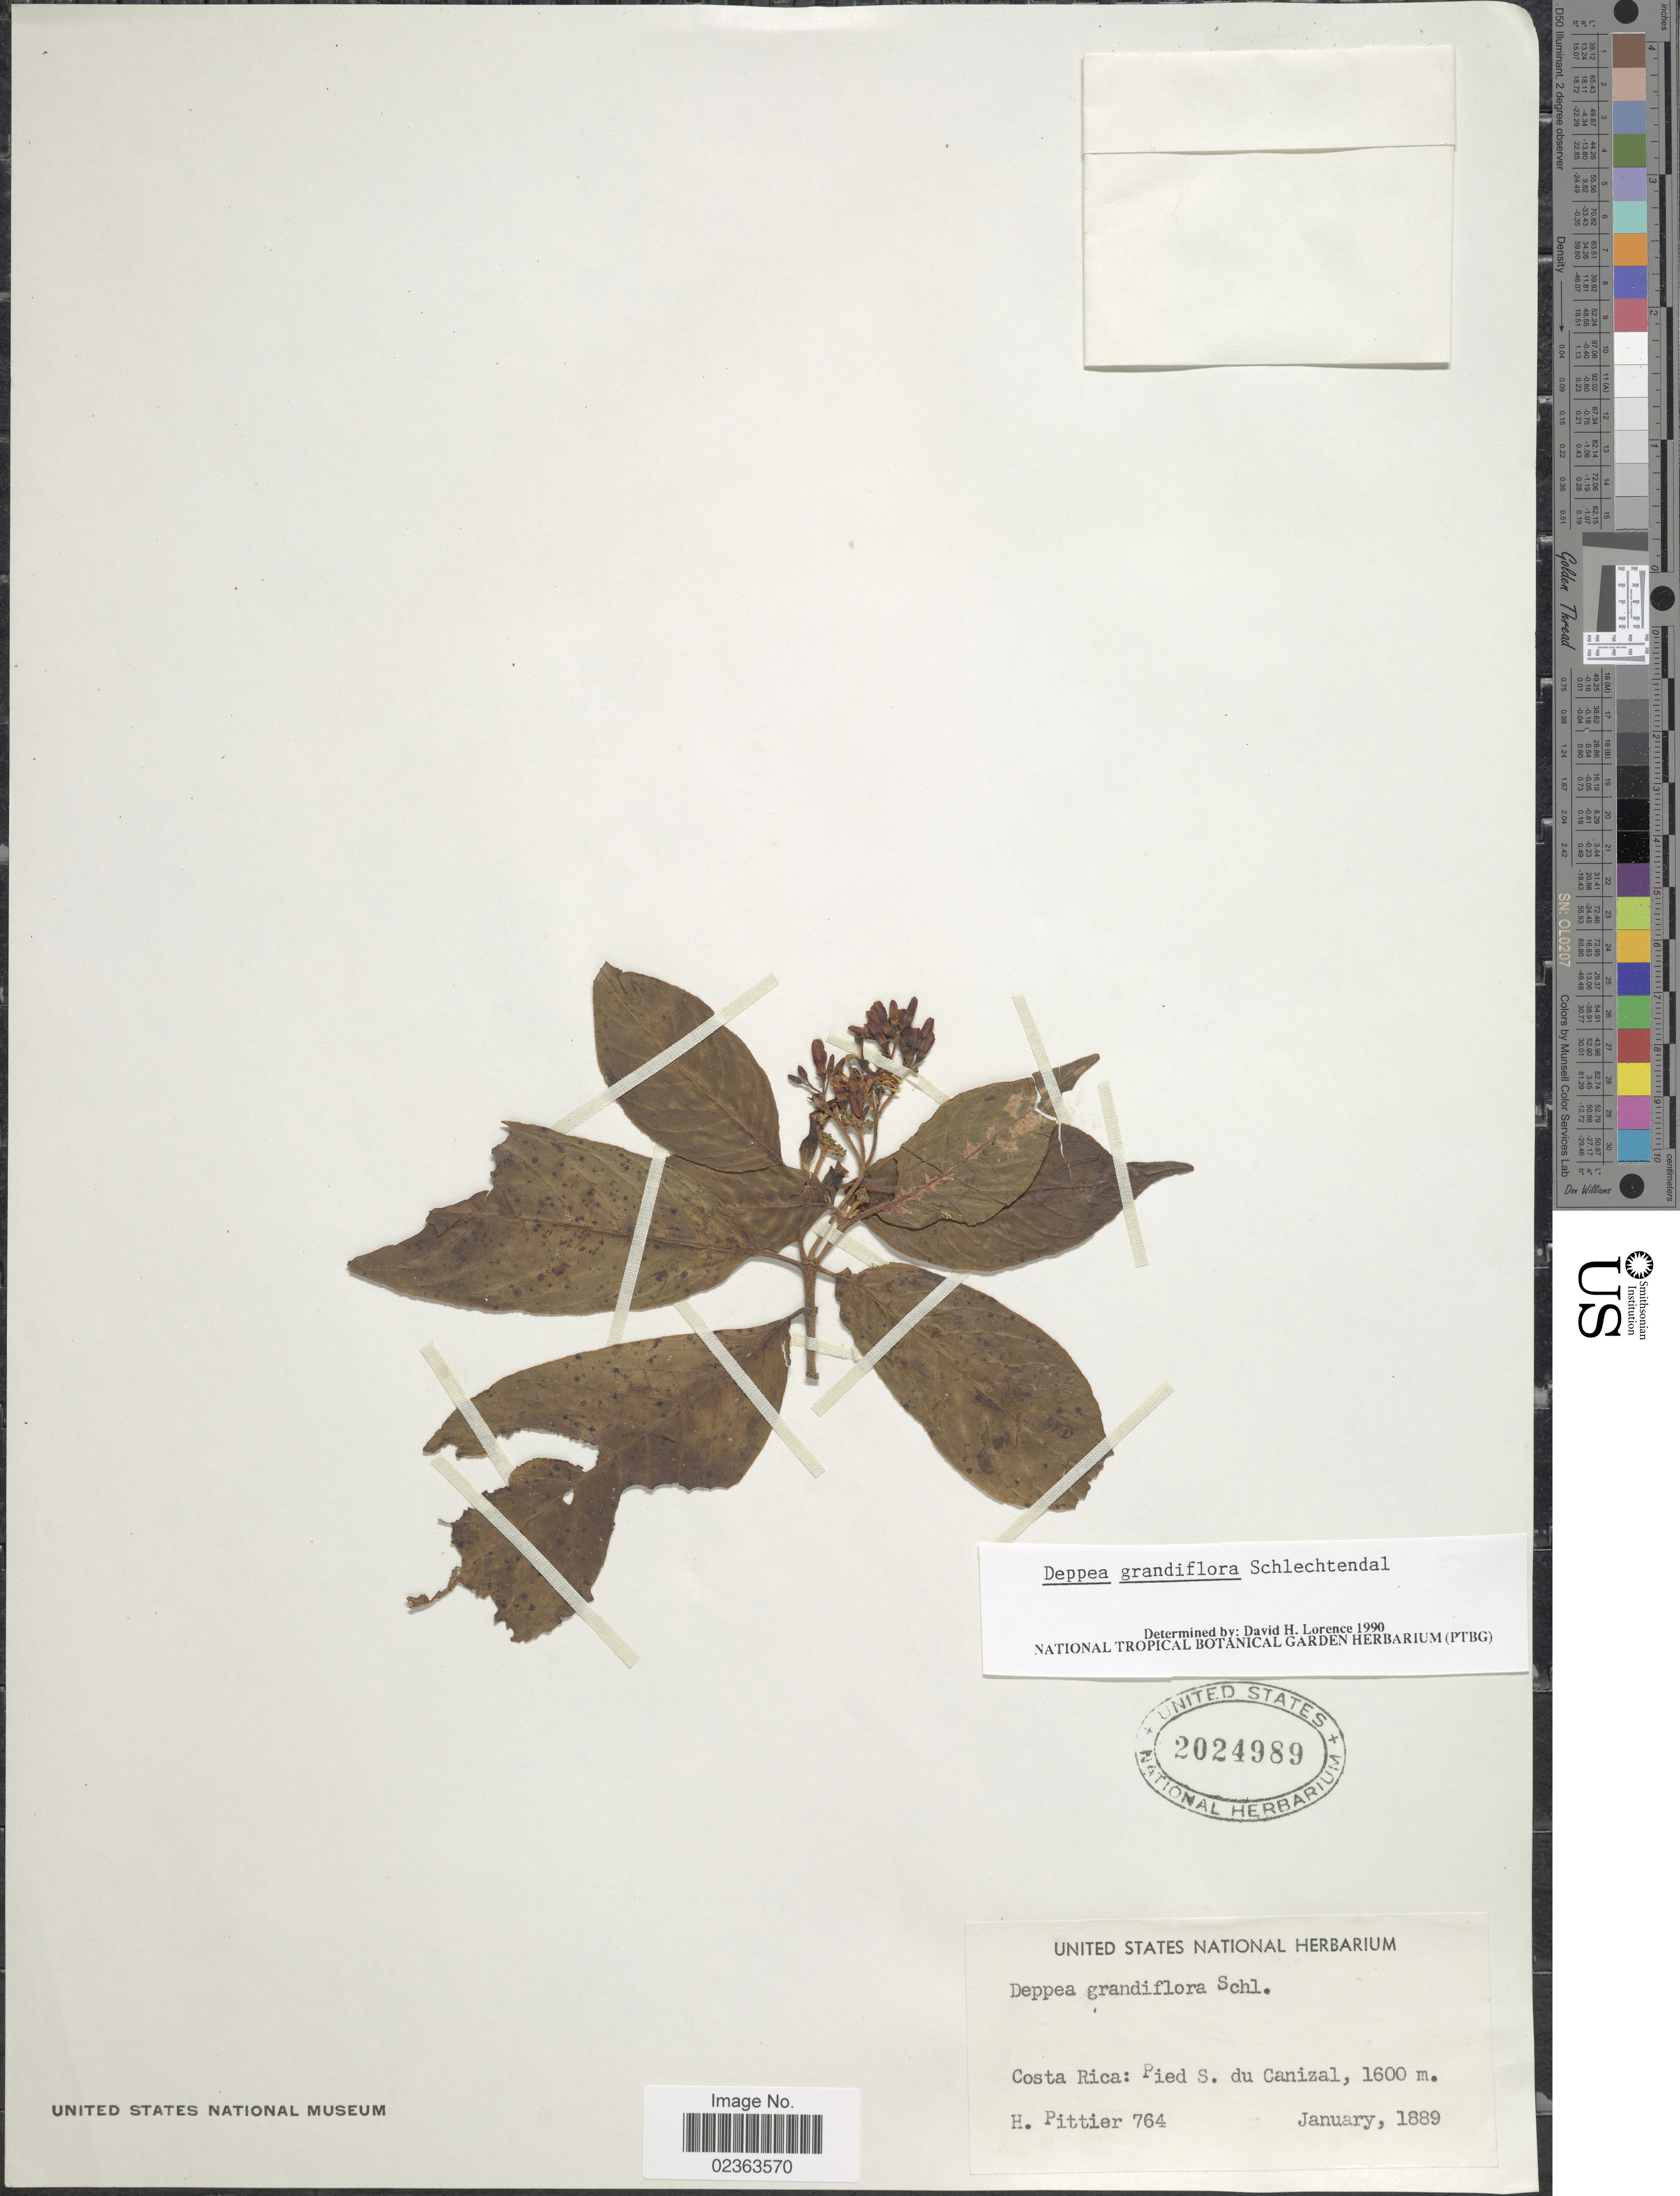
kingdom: Plantae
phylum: Tracheophyta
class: Magnoliopsida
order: Gentianales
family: Rubiaceae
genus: Deppea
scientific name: Deppea grandiflora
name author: Schltdl.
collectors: H. F. Pittier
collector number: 764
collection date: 1889-01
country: Costa Rica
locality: Pied S. du Canizal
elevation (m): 1600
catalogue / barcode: US 2024989